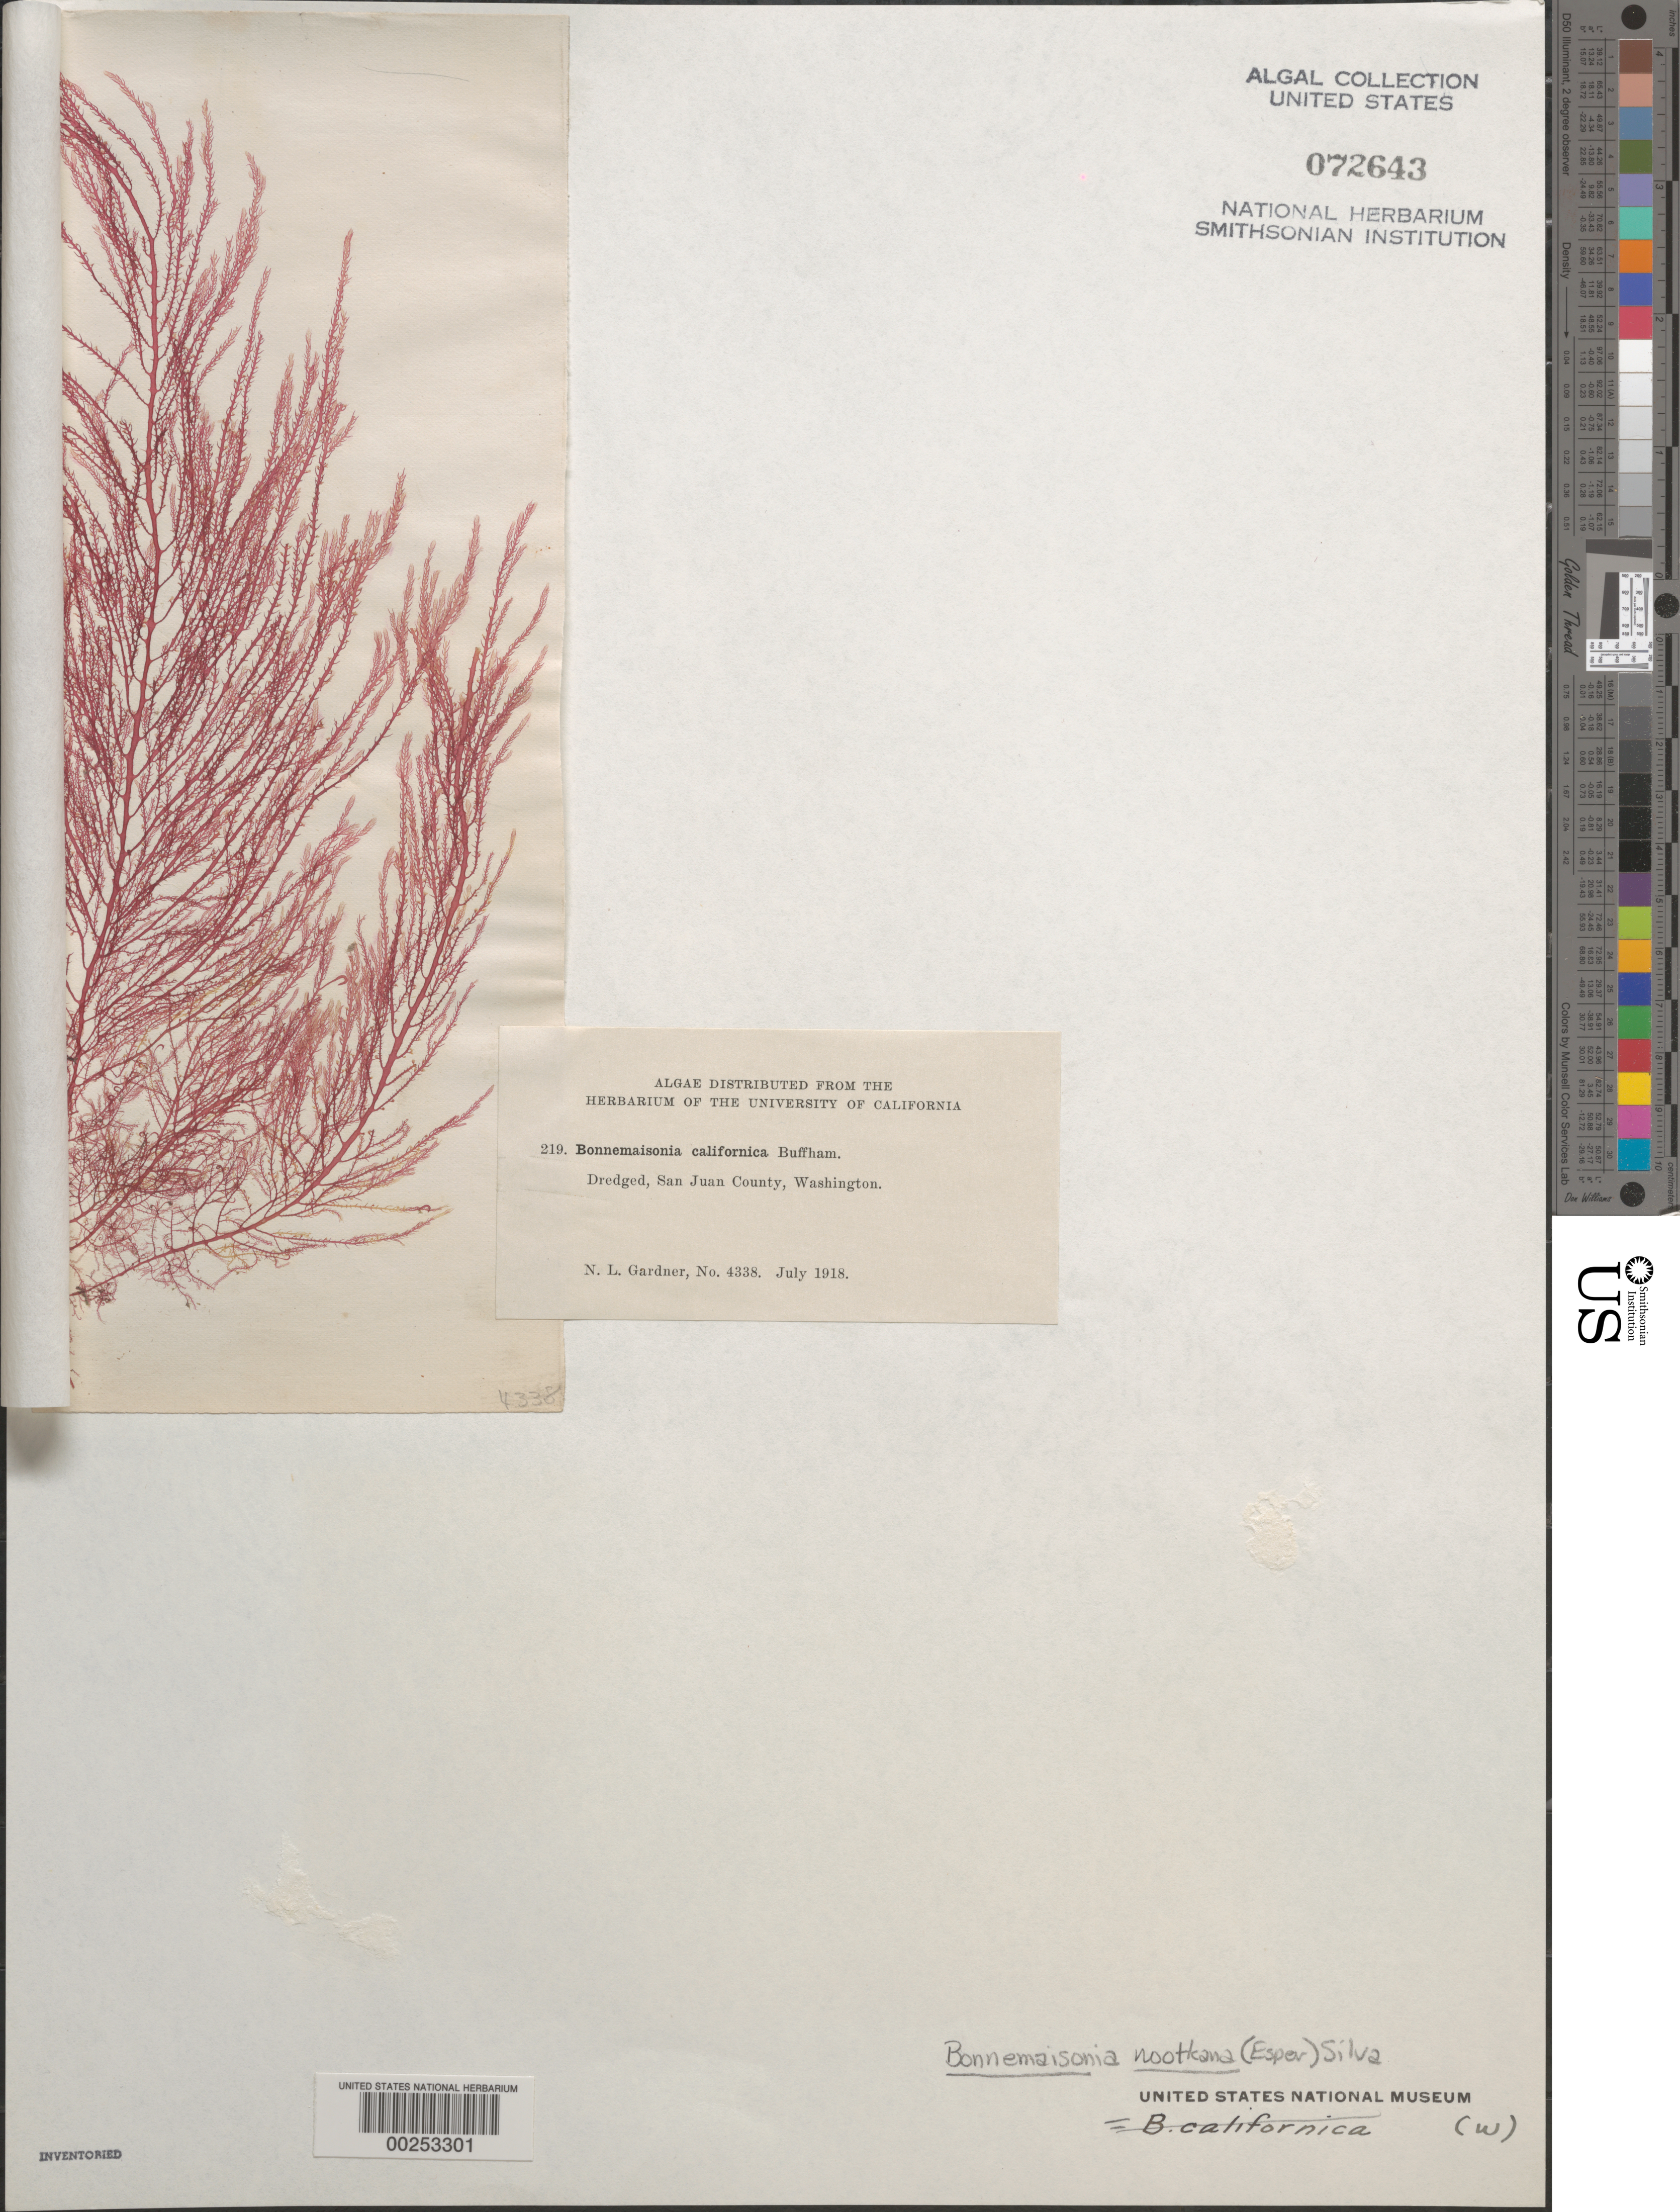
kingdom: Plantae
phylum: Rhodophyta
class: Florideophyceae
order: Bonnemaisoniales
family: Bonnemaisoniaceae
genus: Bonnemaisonia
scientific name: Bonnemaisonia nootkana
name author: (Esper) P.C. Silva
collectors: N. Gardner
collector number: NLG 4338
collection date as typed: Jul 1918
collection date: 1918-07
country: United States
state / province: Washington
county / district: San Juan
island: San Juan Islands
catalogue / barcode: US 72643